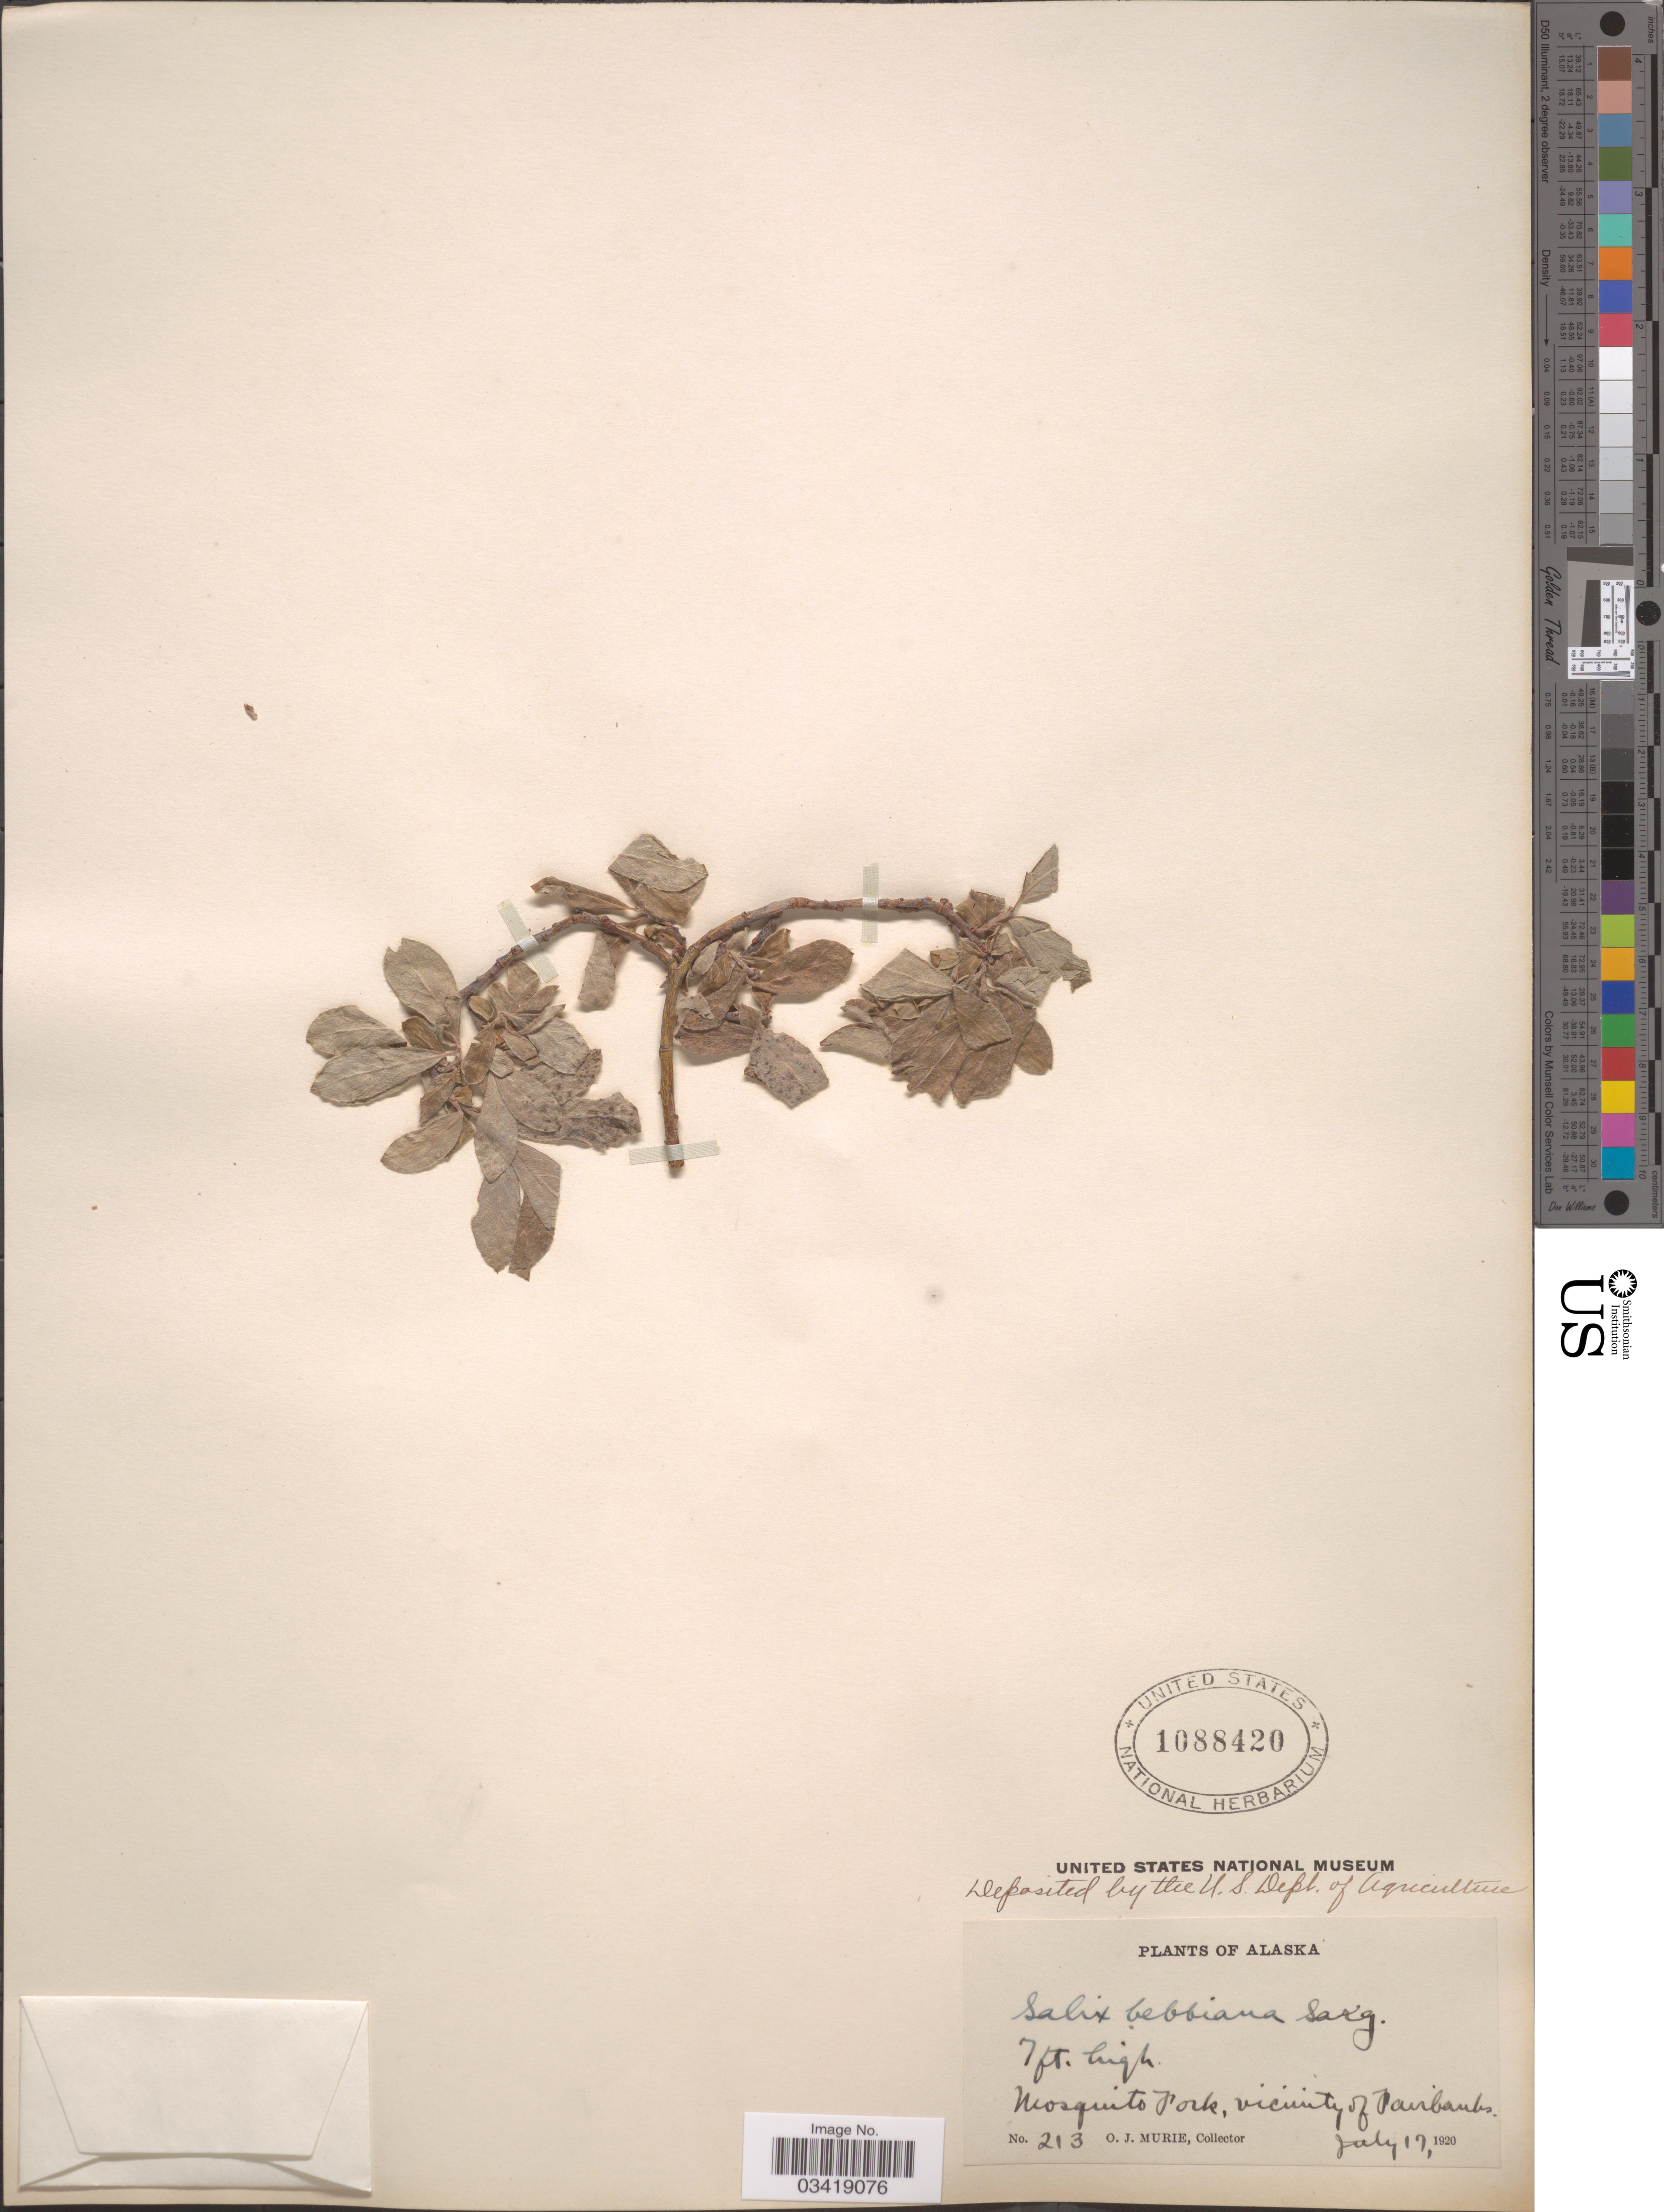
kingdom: Plantae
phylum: Tracheophyta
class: Magnoliopsida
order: Malpighiales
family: Salicaceae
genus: Salix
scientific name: Salix bebbiana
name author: Sarg.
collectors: O. Murie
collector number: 213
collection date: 1920-07-17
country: United States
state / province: Alaska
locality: Mosquito Fork, vicinity of Fairbanks.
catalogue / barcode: US 1088420